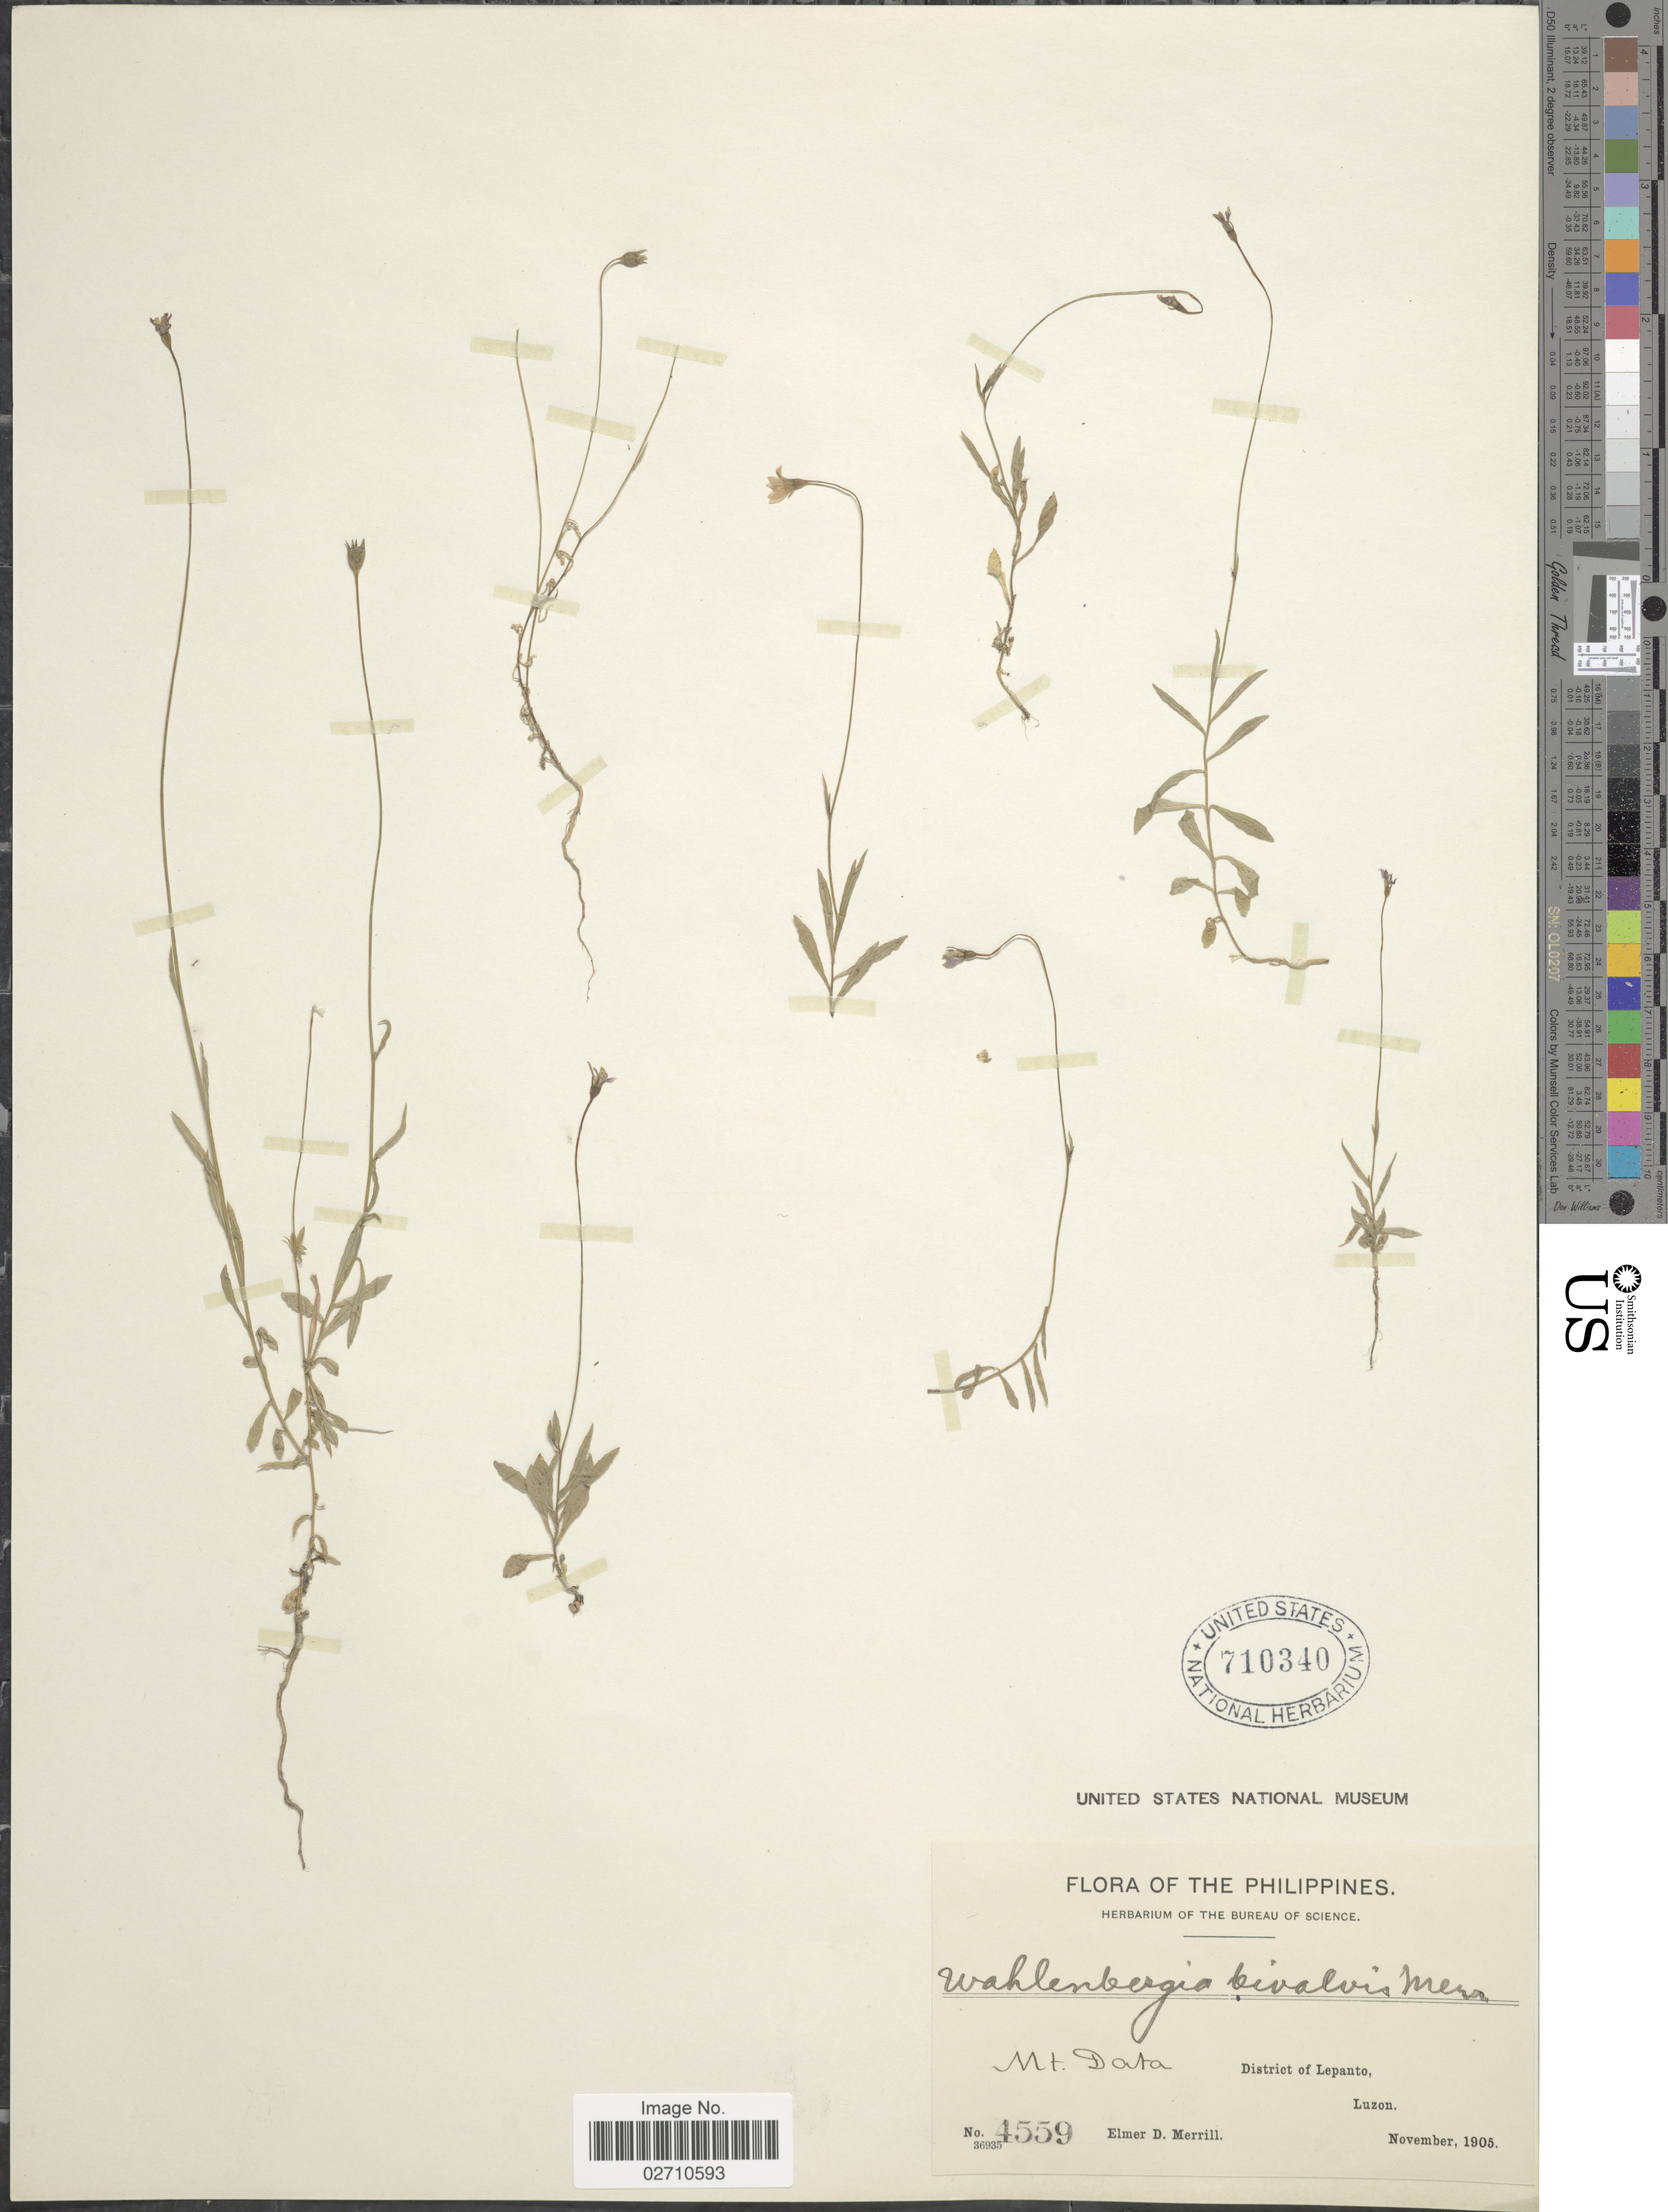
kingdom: Plantae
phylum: Tracheophyta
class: Magnoliopsida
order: Asterales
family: Campanulaceae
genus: Wahlenbergia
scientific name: Wahlenbergia sp.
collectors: E. D. Merrill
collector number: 4559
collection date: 1905-11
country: Philippines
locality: Mt. Data, District of Lepanto, Luzon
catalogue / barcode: US 710340